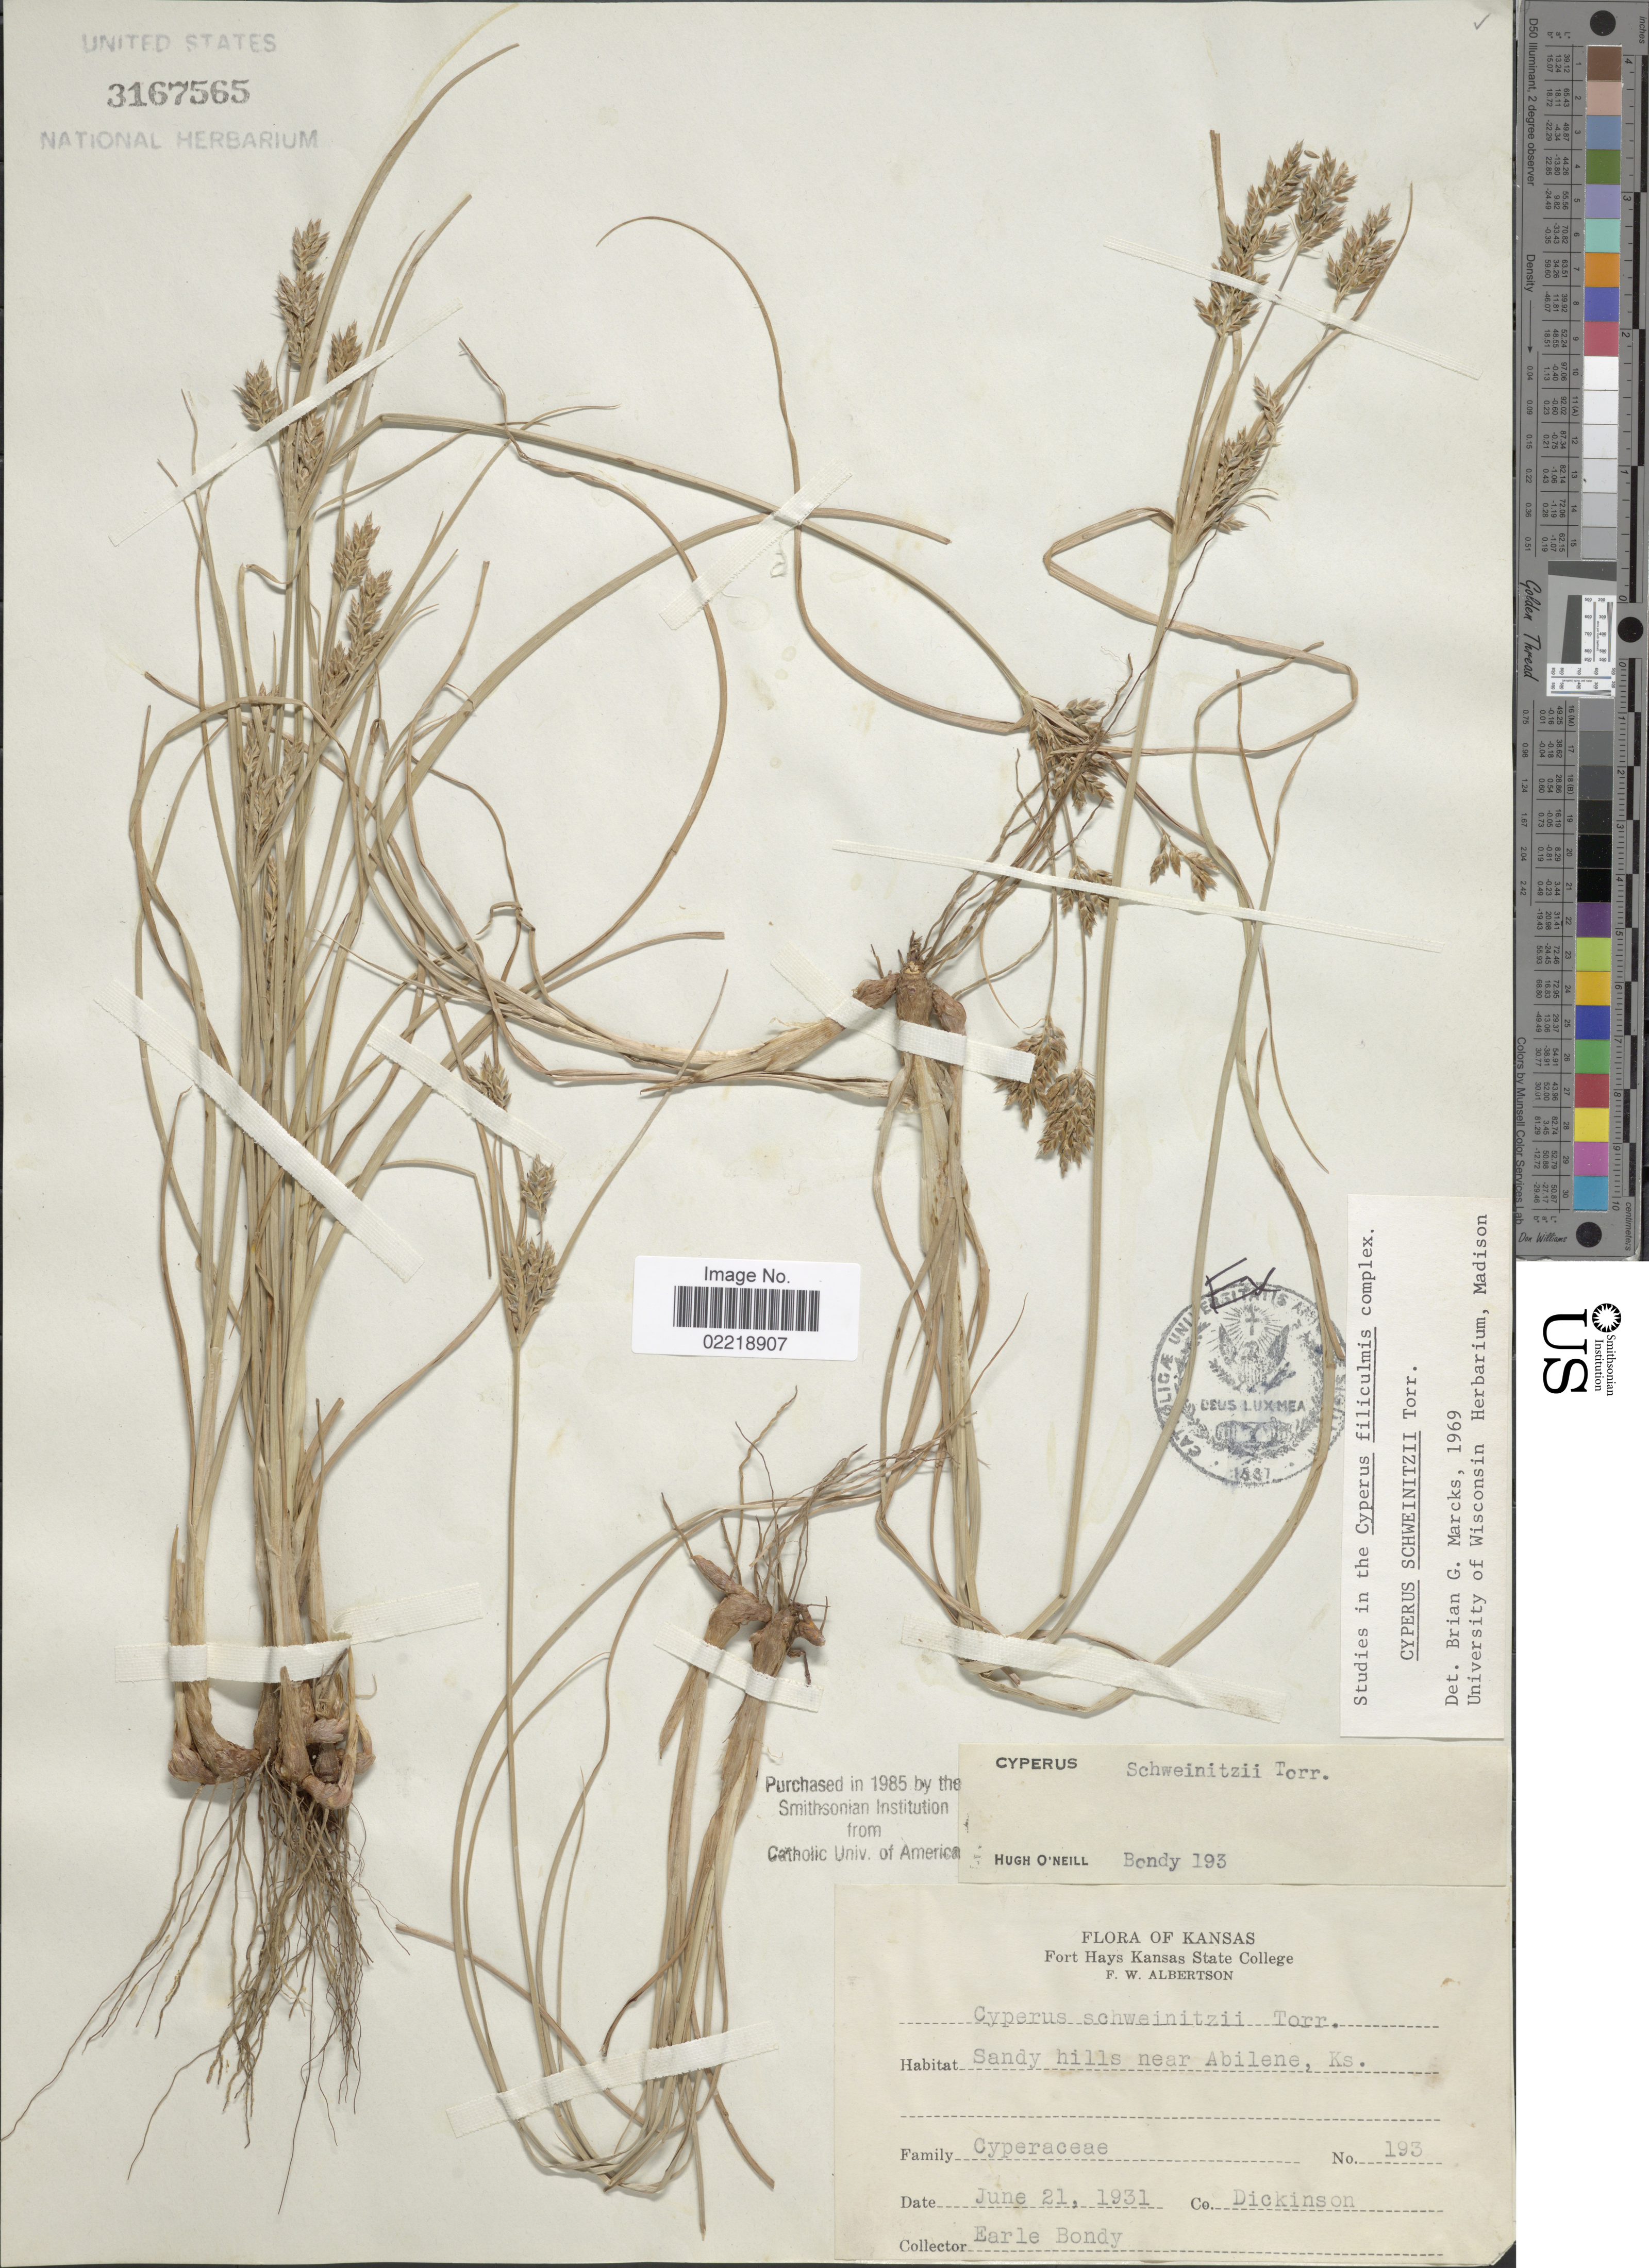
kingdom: Plantae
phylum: Tracheophyta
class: Liliopsida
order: Poales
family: Cyperaceae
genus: Cyperus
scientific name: Cyperus schweinitzii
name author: Torr.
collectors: E. Bondy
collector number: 193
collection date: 1931-06-21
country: United States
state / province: Kansas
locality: Sandy hills near Abilene, Co Dickinson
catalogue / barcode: US 3167565